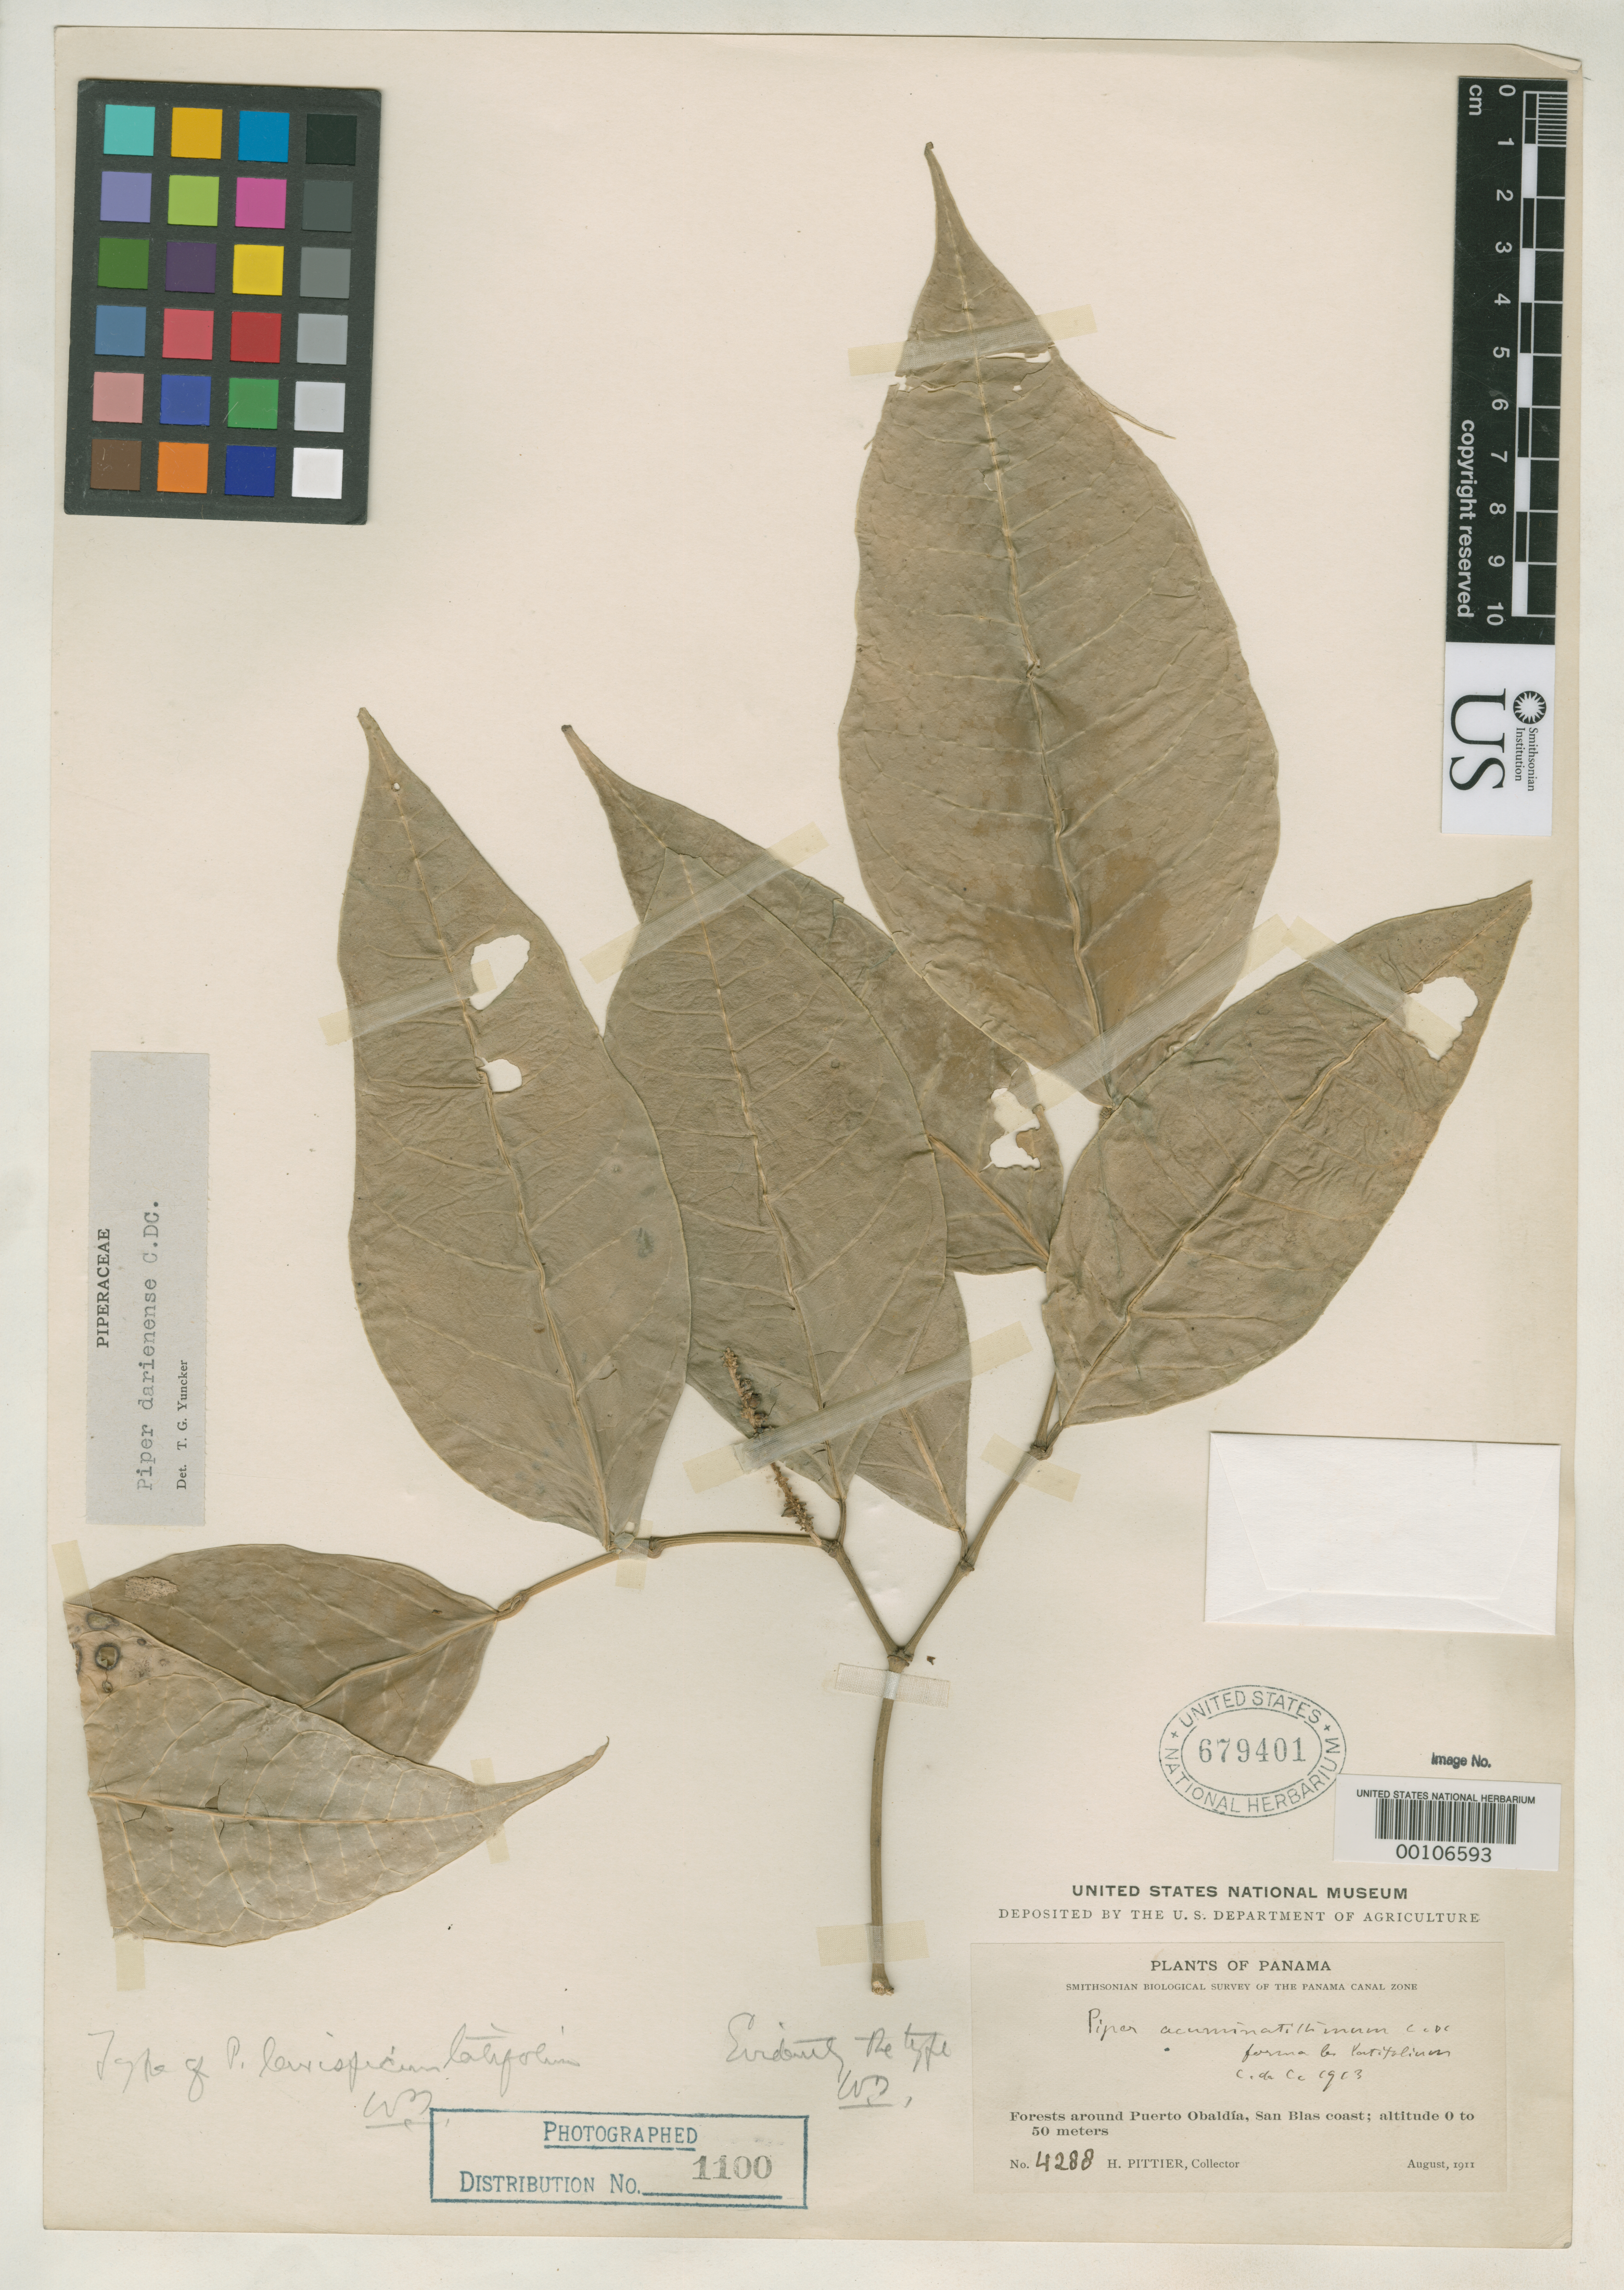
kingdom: Plantae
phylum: Tracheophyta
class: Magnoliopsida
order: Piperales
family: Piperaceae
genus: Piper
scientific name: Piper laxispicum var. latifolium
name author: Trel.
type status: Holotype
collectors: H. F. Pittier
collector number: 4288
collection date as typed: Aug 1911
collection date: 1911-08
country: Panama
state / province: Colón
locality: Puerto Obaldia, San Blas coast.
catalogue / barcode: US 679401